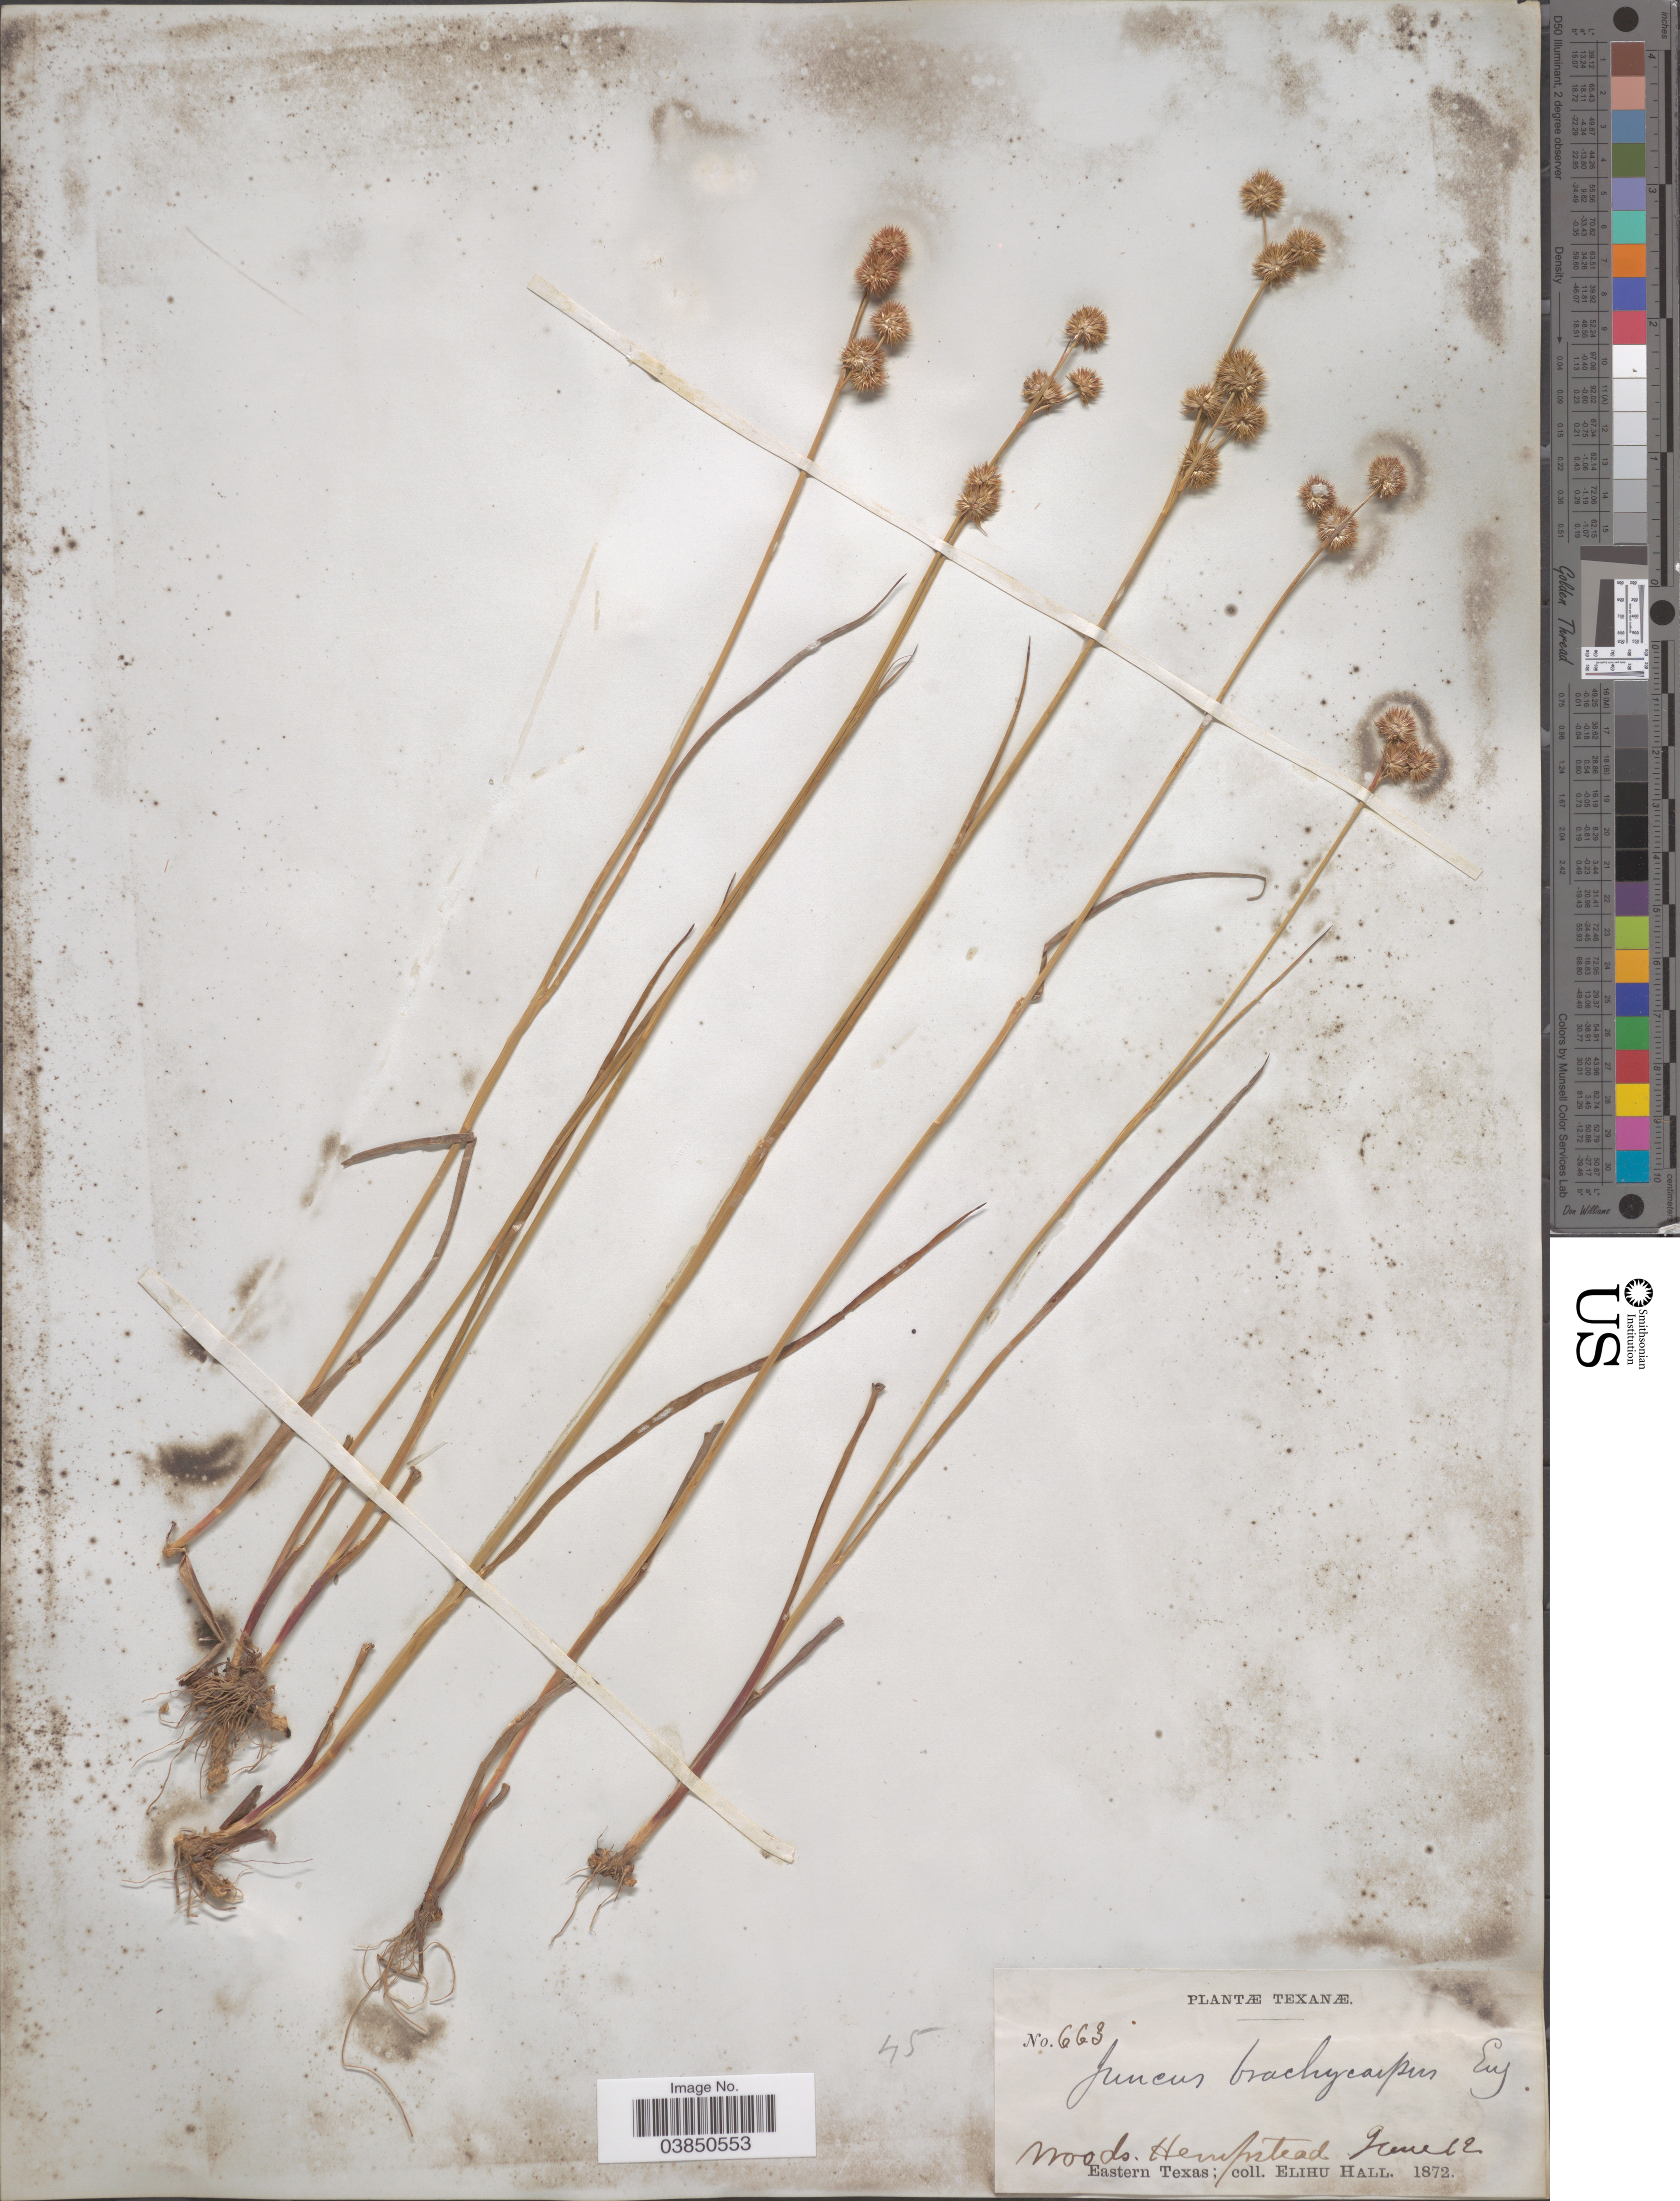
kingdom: Plantae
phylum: Tracheophyta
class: Liliopsida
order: Poales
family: Juncaceae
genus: Juncus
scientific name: Juncus brachycarpus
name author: Engelm.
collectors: E. Hall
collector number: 663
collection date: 1872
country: United States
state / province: Texas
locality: Hempstead grounds. Eastern Texas.